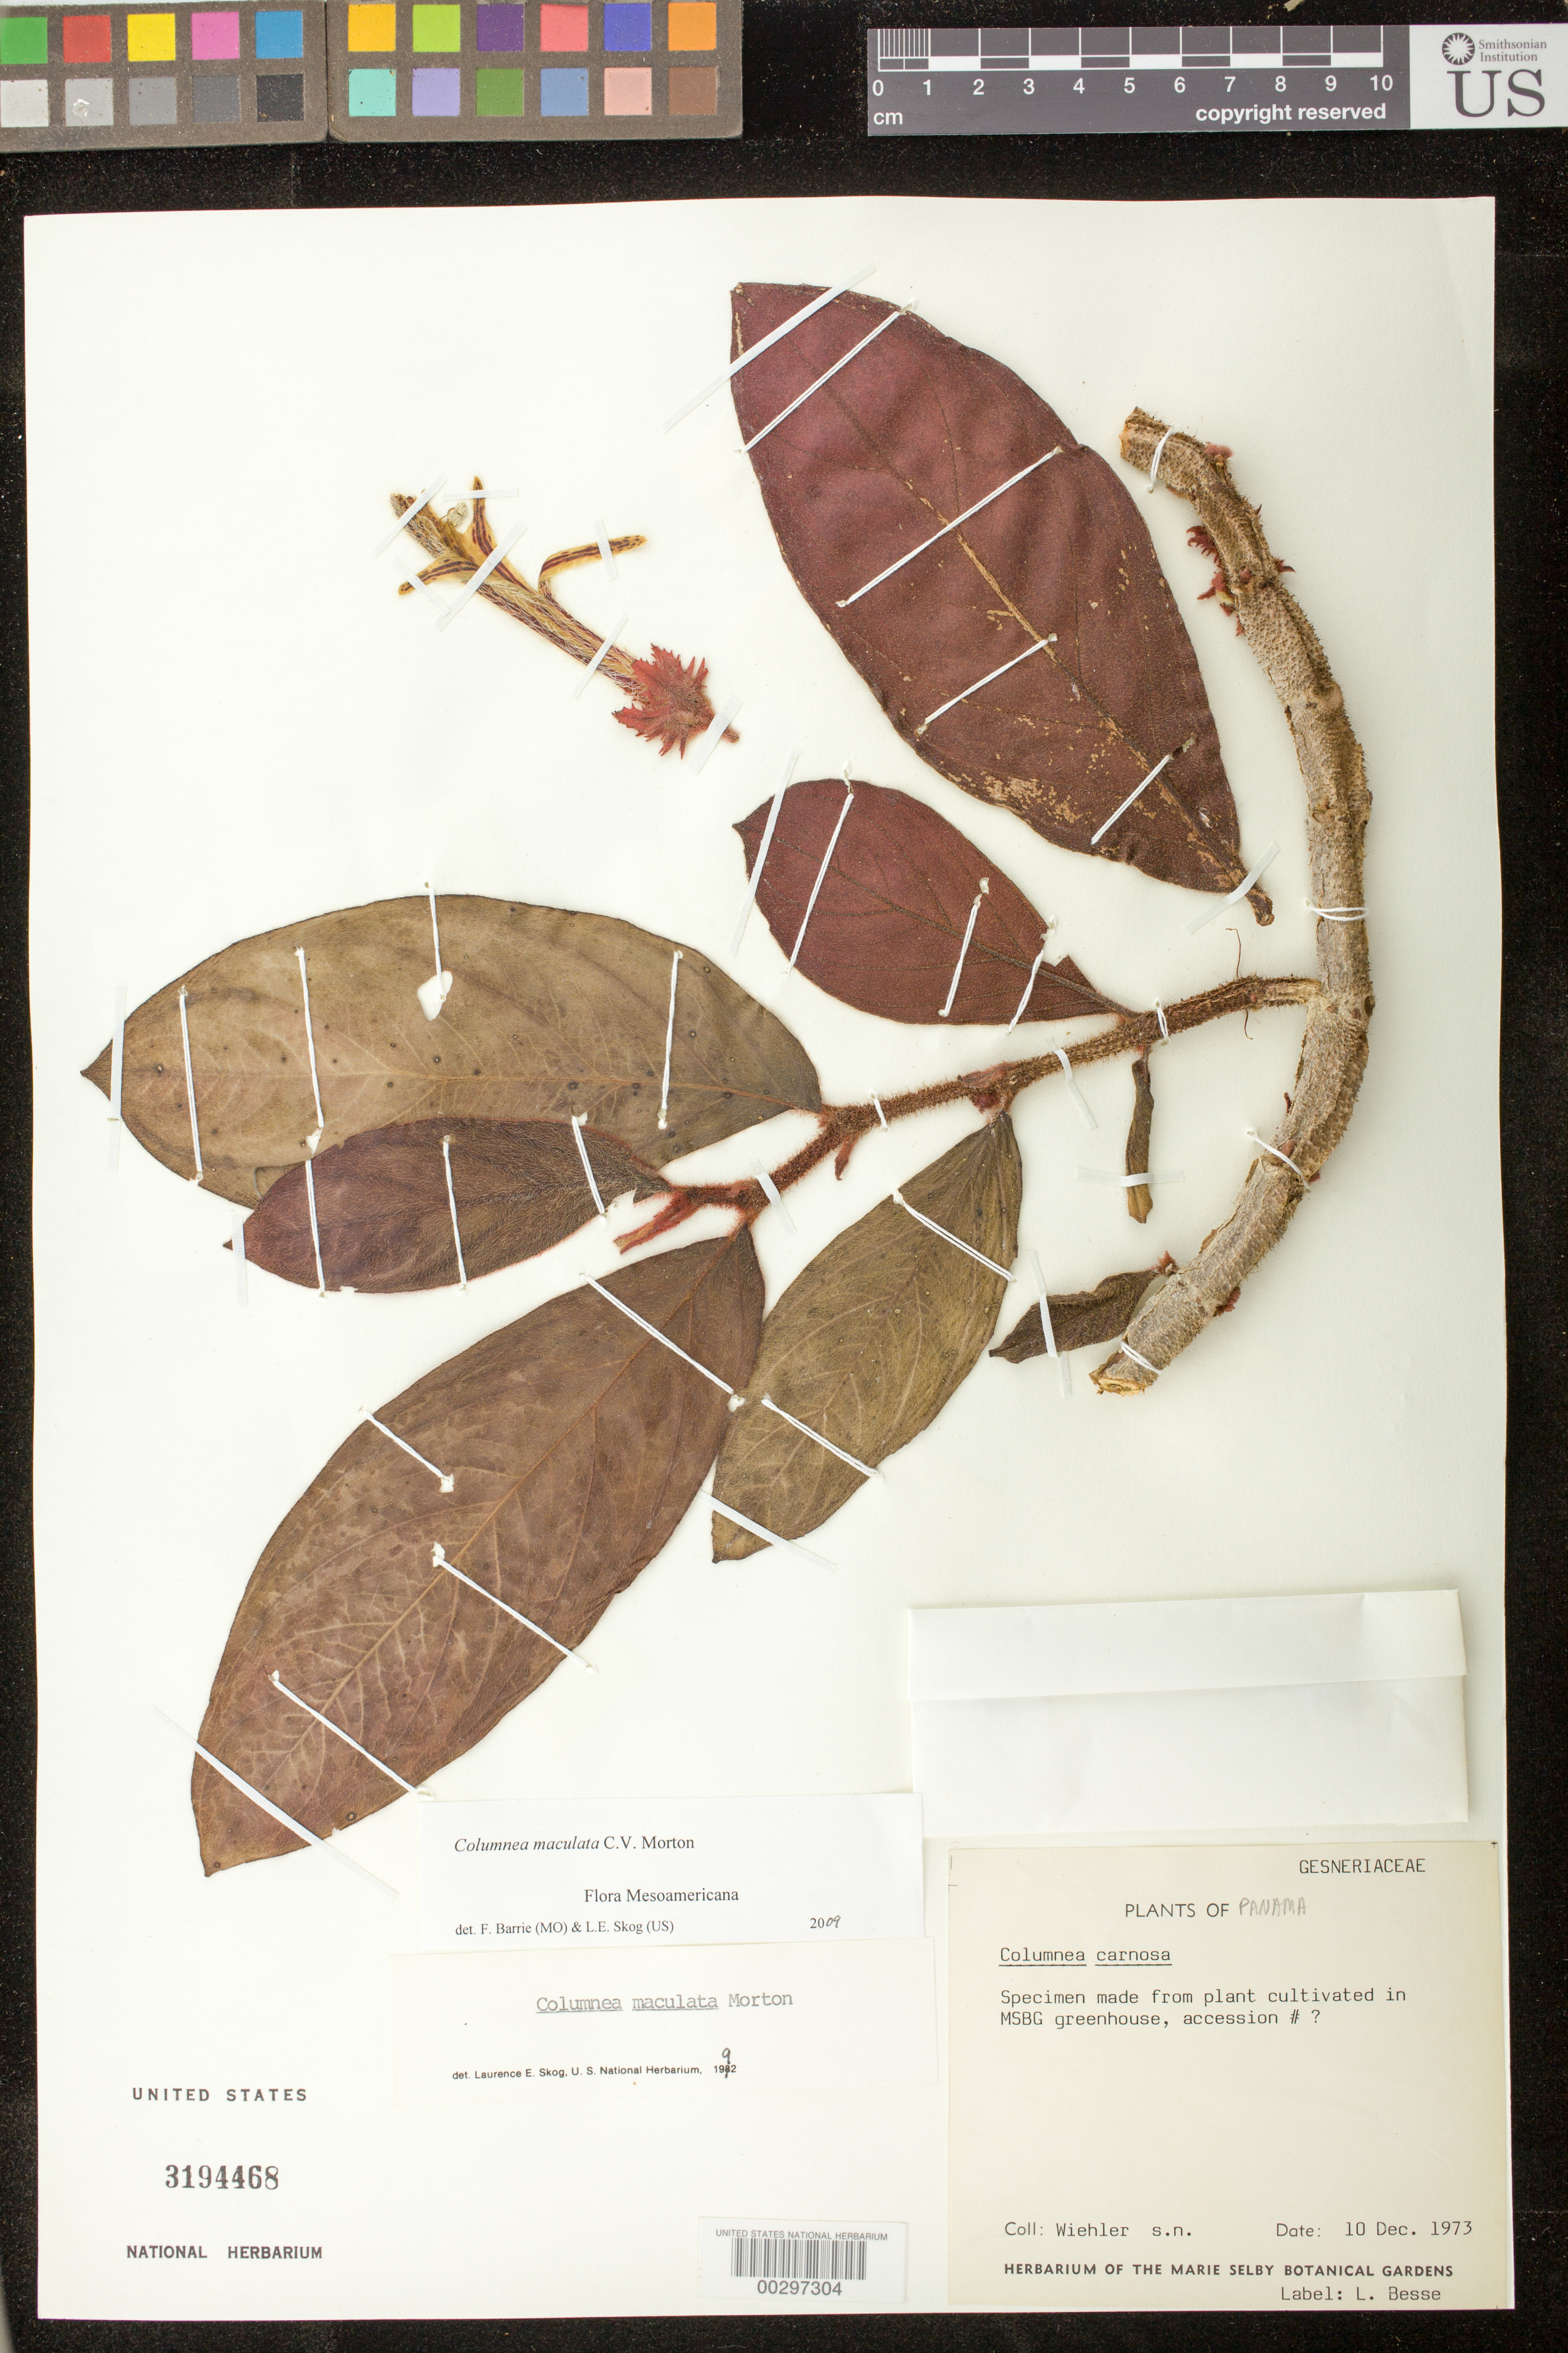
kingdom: Plantae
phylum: Tracheophyta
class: Magnoliopsida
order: Lamiales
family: Gesneriaceae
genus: Columnea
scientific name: Columnea maculata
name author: C.V. Morton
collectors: H. J. Wiehler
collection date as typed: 10 Dec 1973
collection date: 1973-12-10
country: Panama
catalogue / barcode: US 3194468